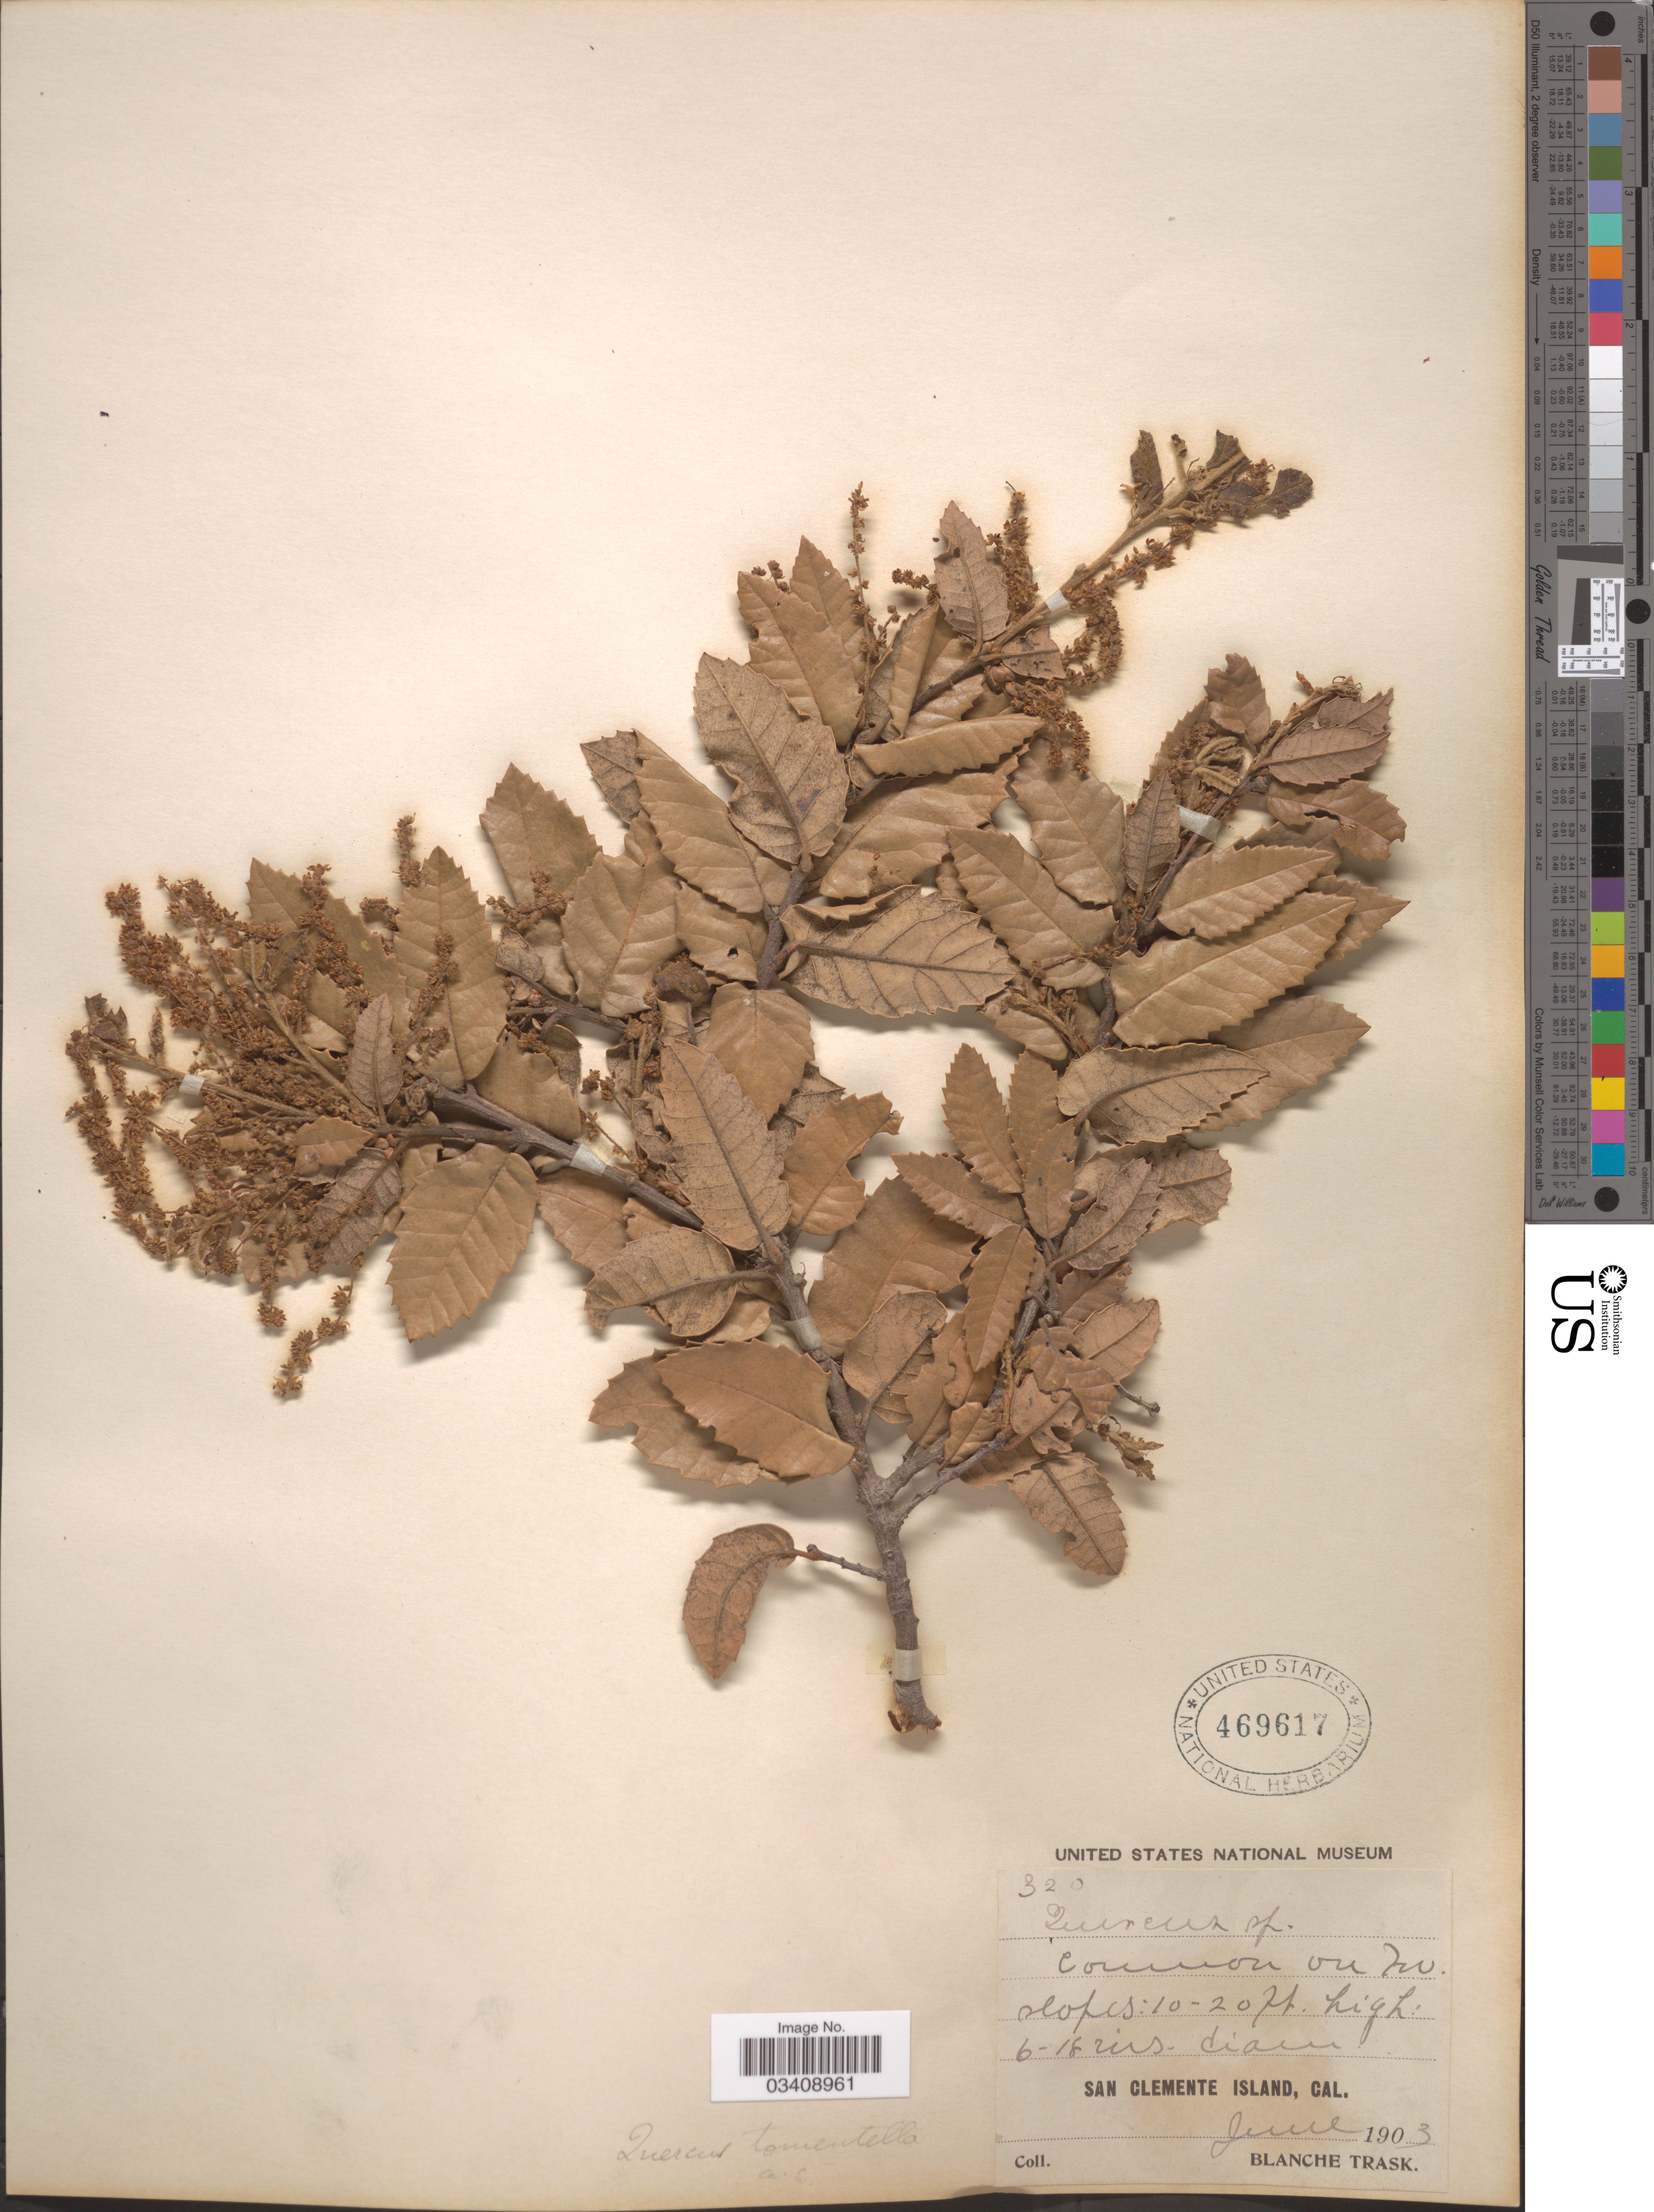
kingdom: Plantae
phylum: Tracheophyta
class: Magnoliopsida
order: Fagales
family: Fagaceae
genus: Quercus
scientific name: Quercus tomentella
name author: Engelm.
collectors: B. Trask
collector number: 320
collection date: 1903-06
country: United States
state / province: California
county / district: Los Angeles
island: San Clemente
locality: San Clemente Island.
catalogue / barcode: US 469617